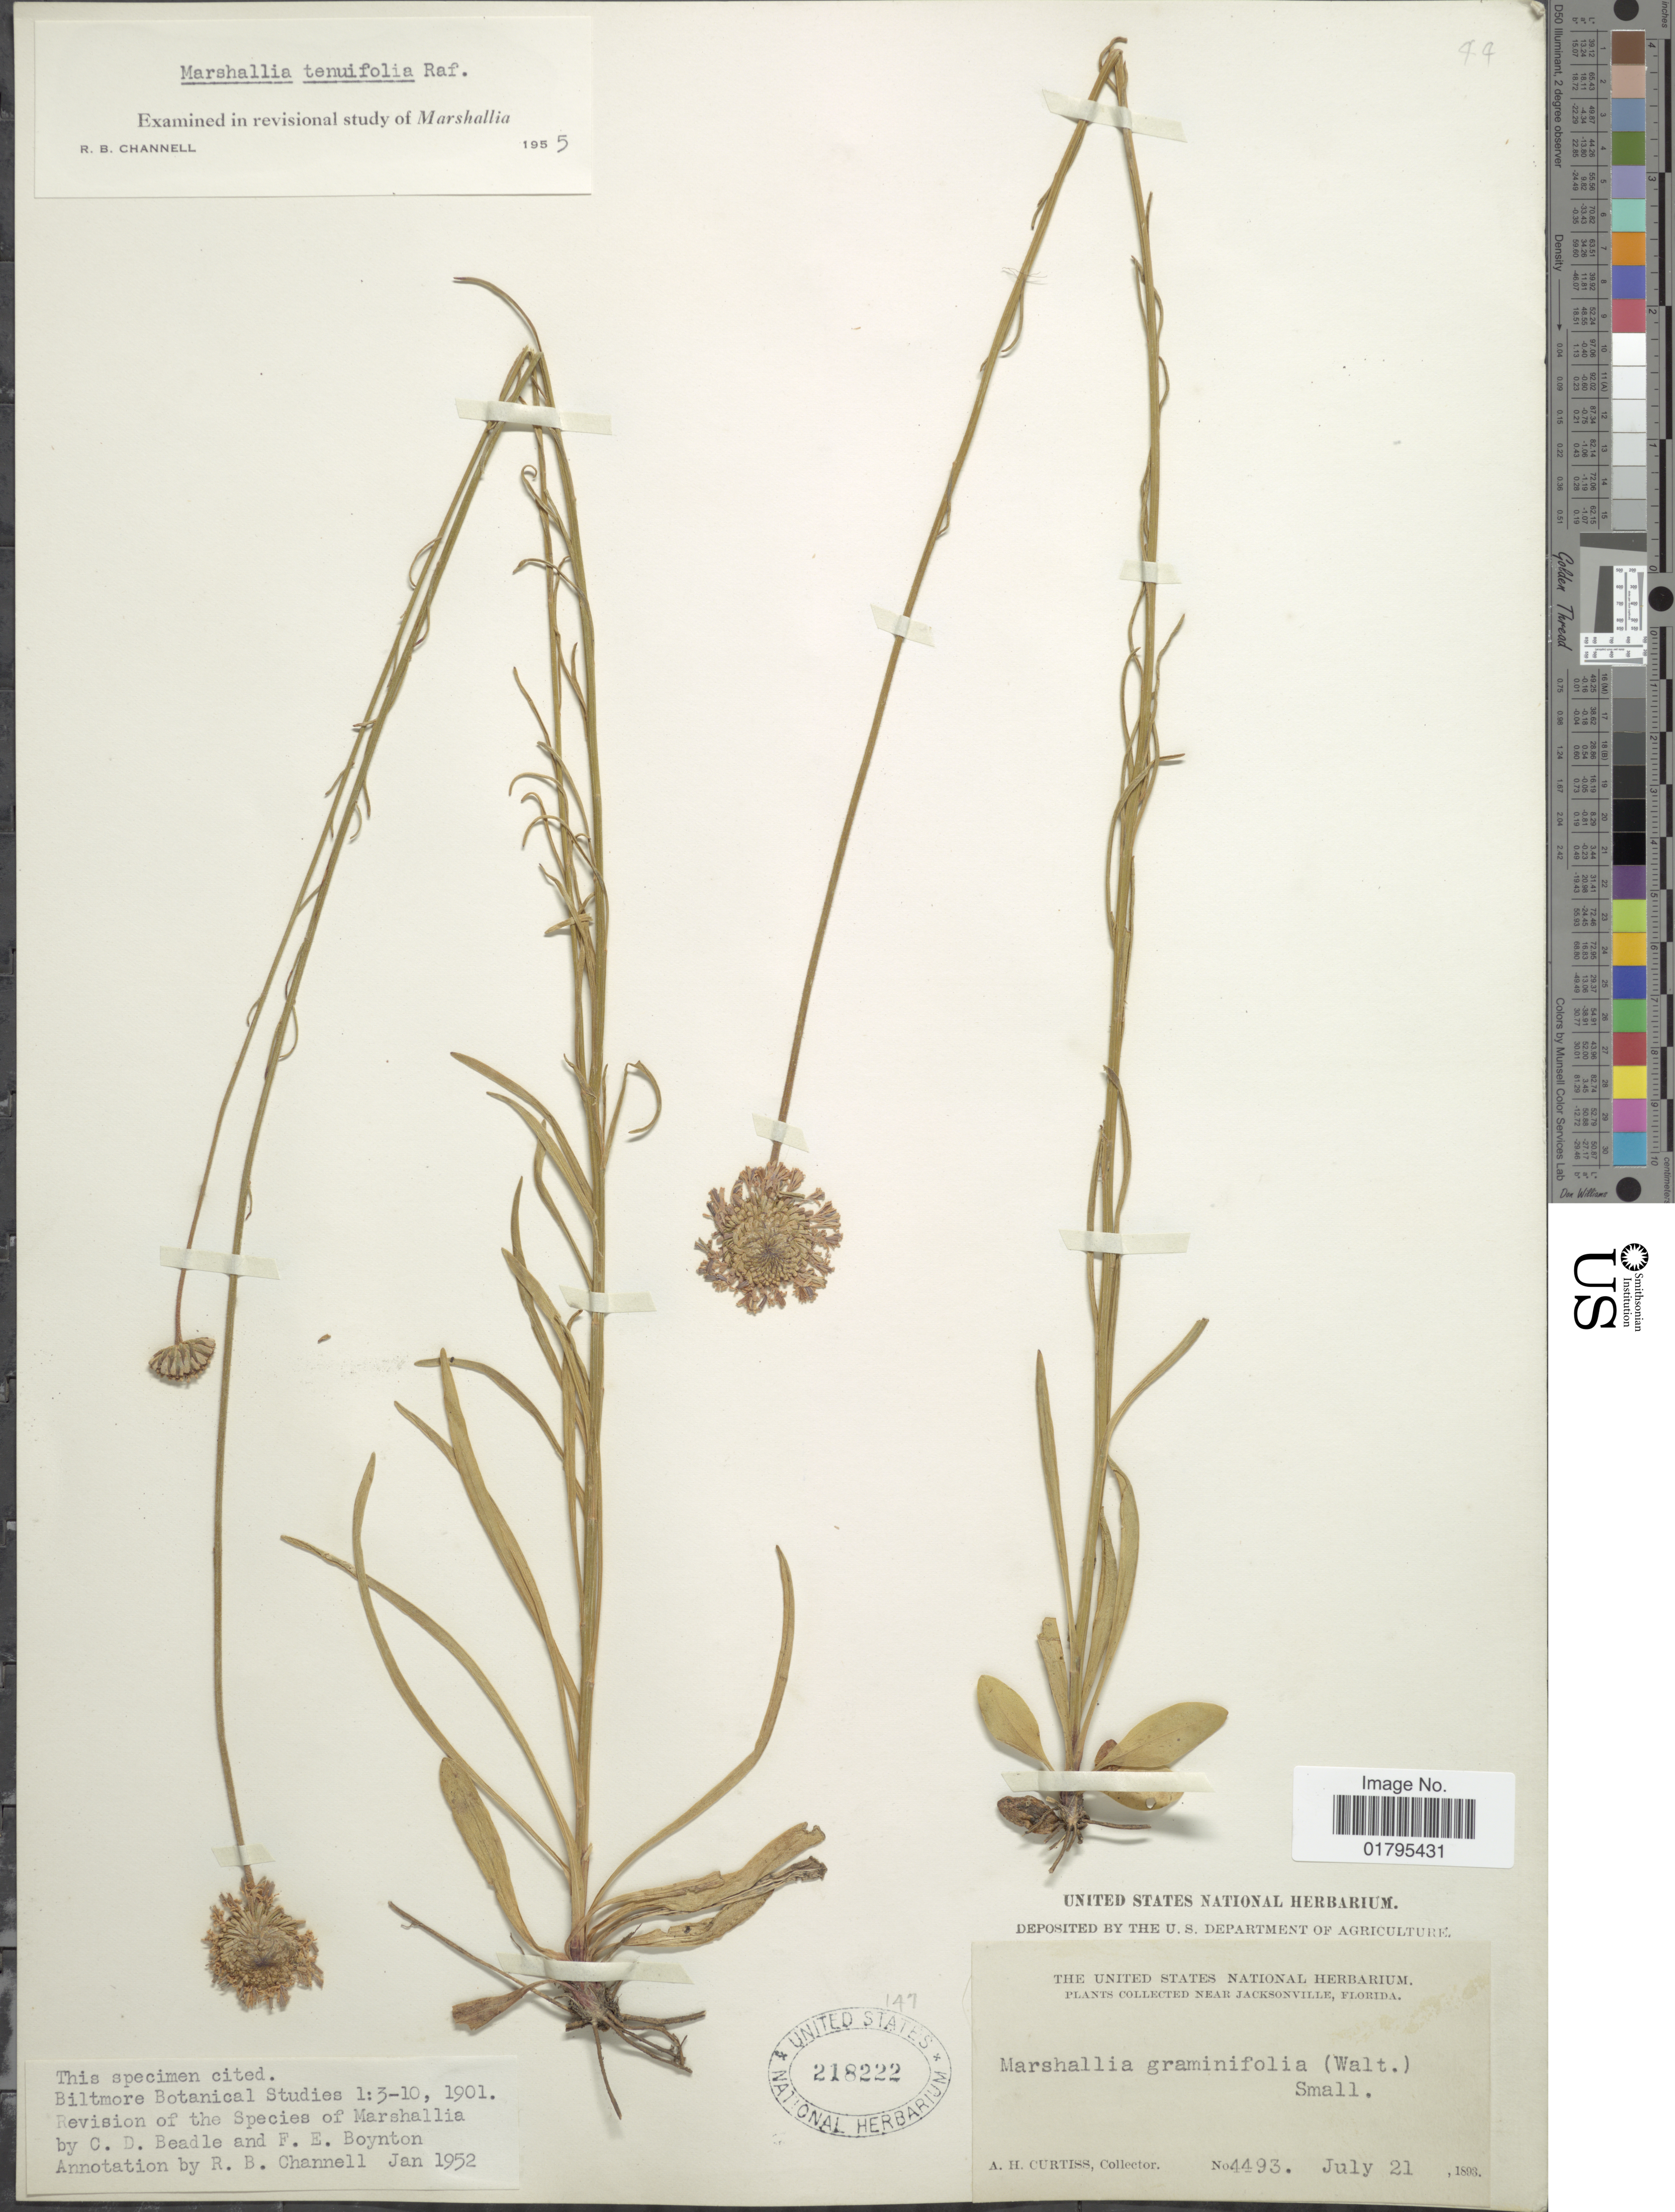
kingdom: Plantae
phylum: Tracheophyta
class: Magnoliopsida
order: Asterales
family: Asteraceae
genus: Marshallia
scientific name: Marshallia tenuifolia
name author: Raf.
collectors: A. H. Curtiss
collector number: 4493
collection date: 1893-07-21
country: United States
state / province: Florida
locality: Near Jacksonville, Florida.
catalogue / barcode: US 218222